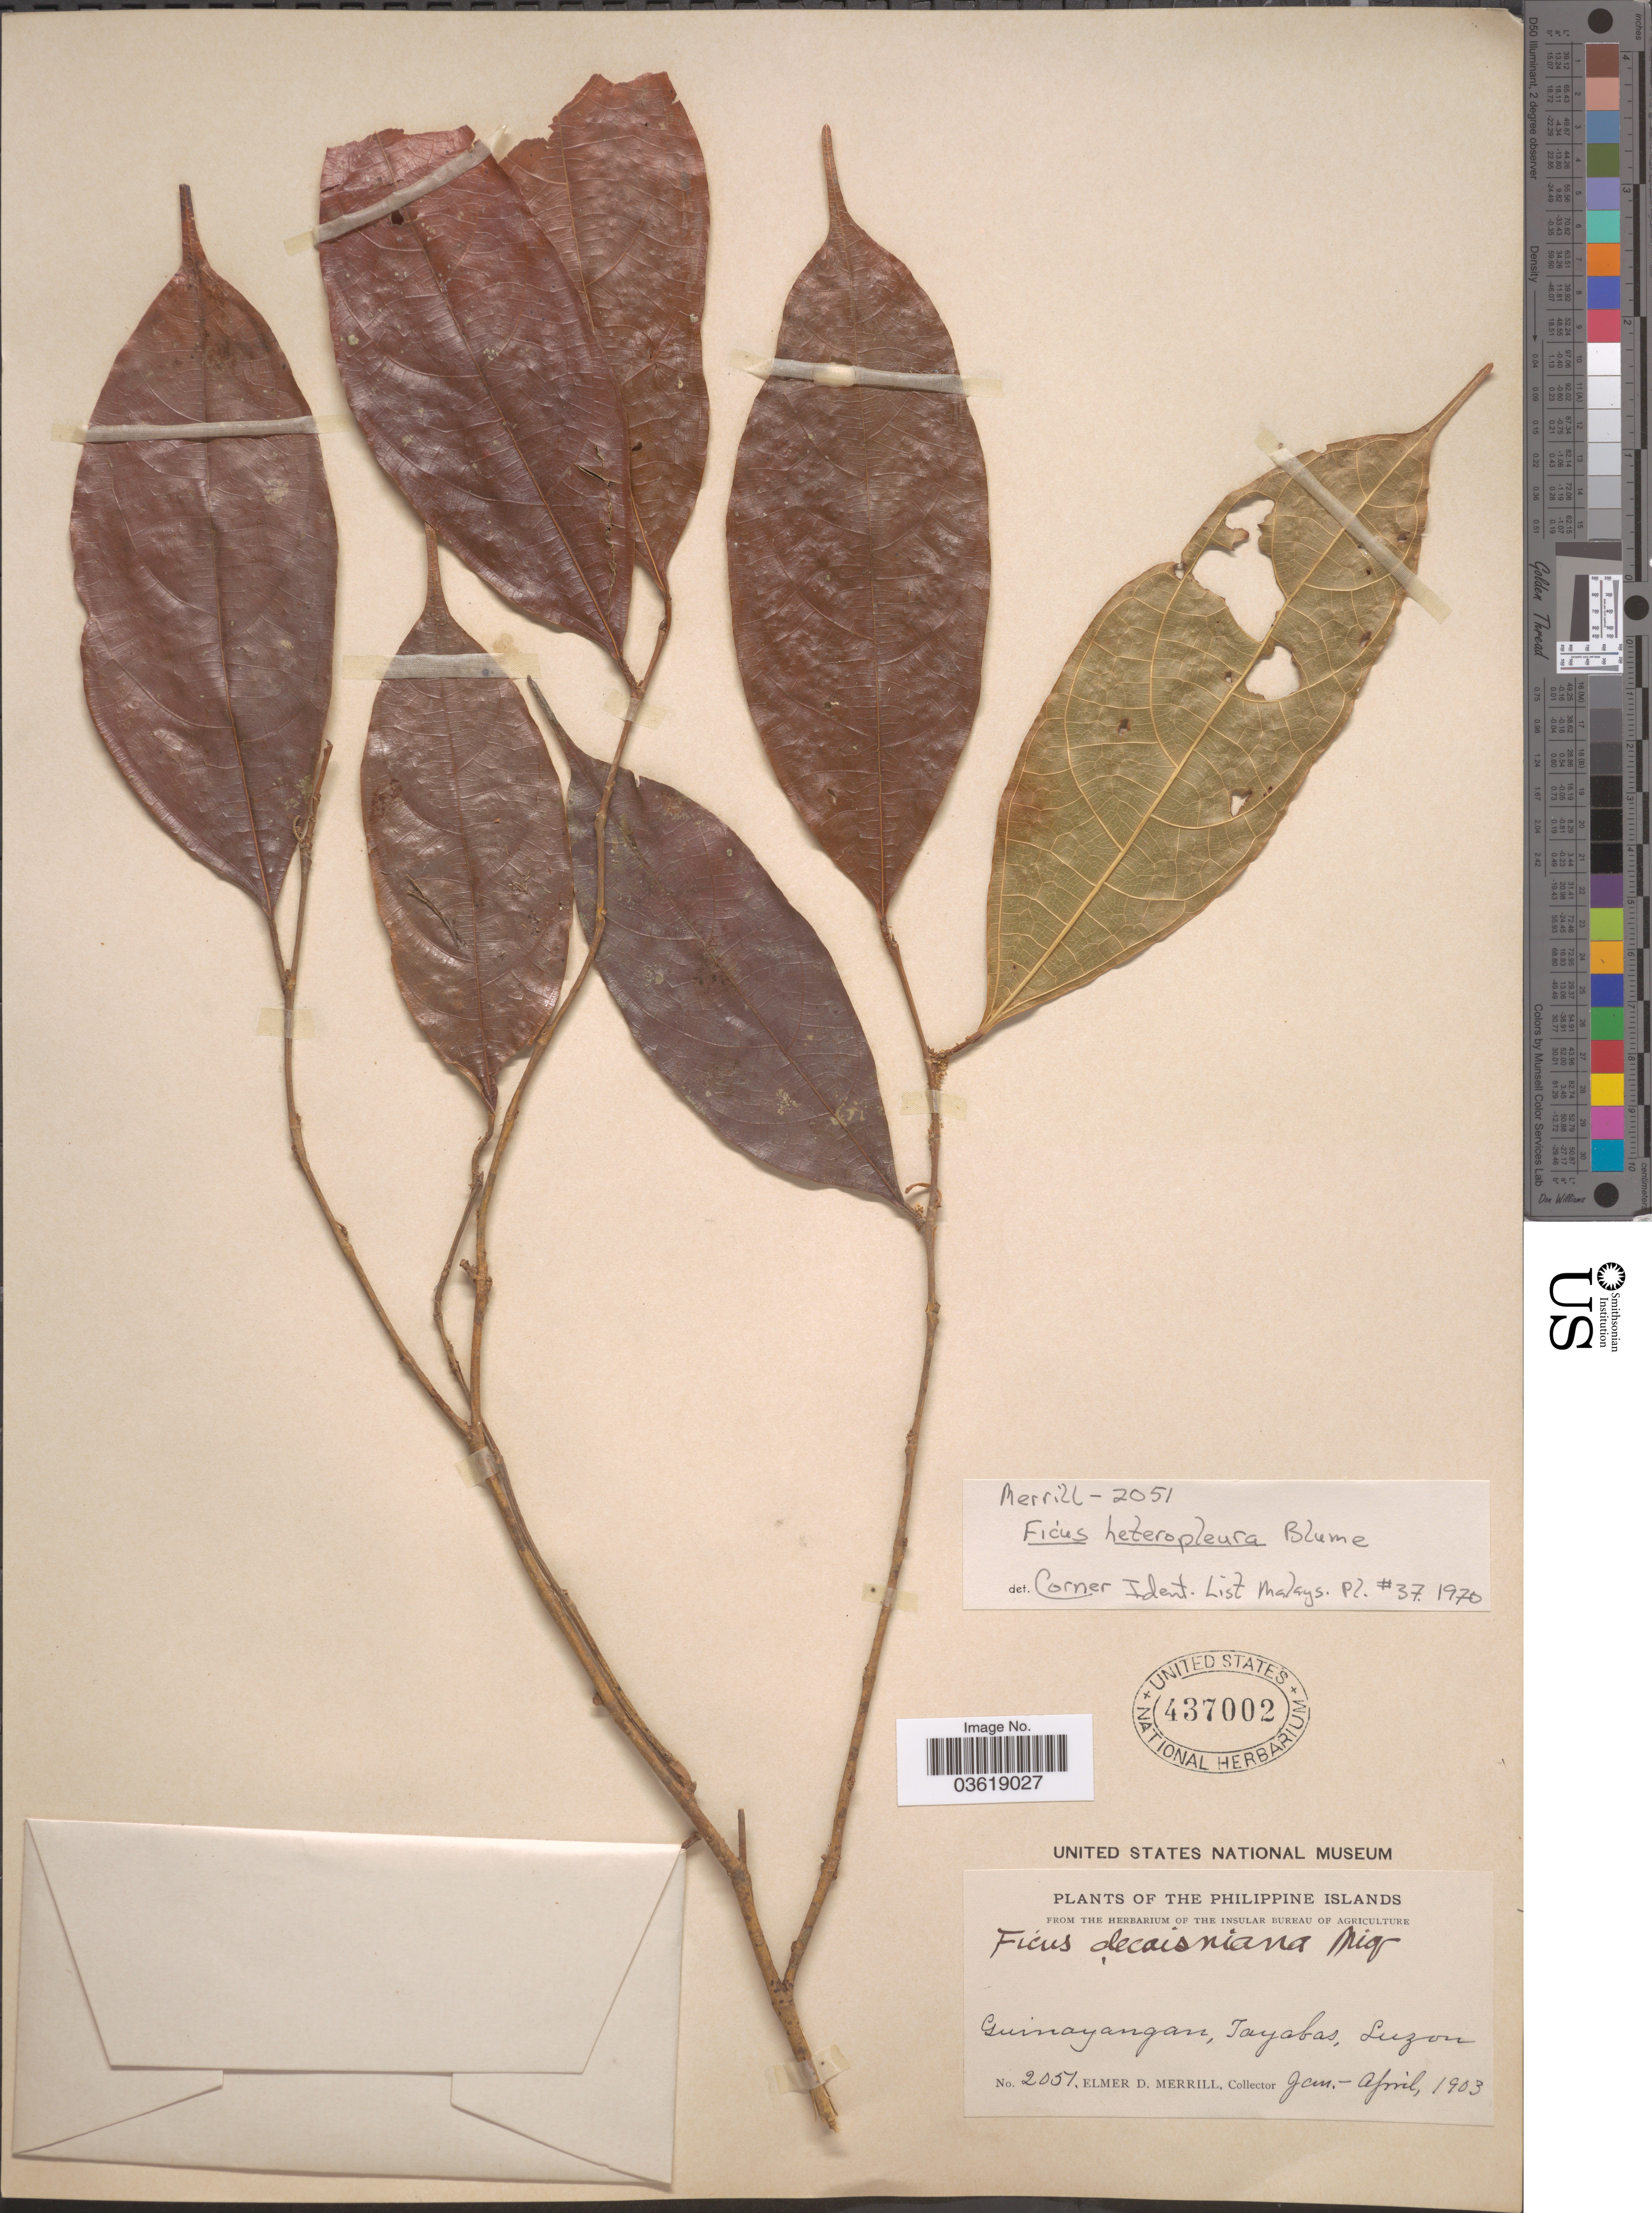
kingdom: Plantae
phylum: Tracheophyta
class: Magnoliopsida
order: Rosales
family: Moraceae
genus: Ficus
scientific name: Ficus heteropleura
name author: Blume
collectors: E. D. Merrill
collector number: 2051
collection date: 1903-01/1903-04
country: Philippines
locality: The Philippine Islands. Guinayangan, Tayabas, Luzon.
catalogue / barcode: US 437002